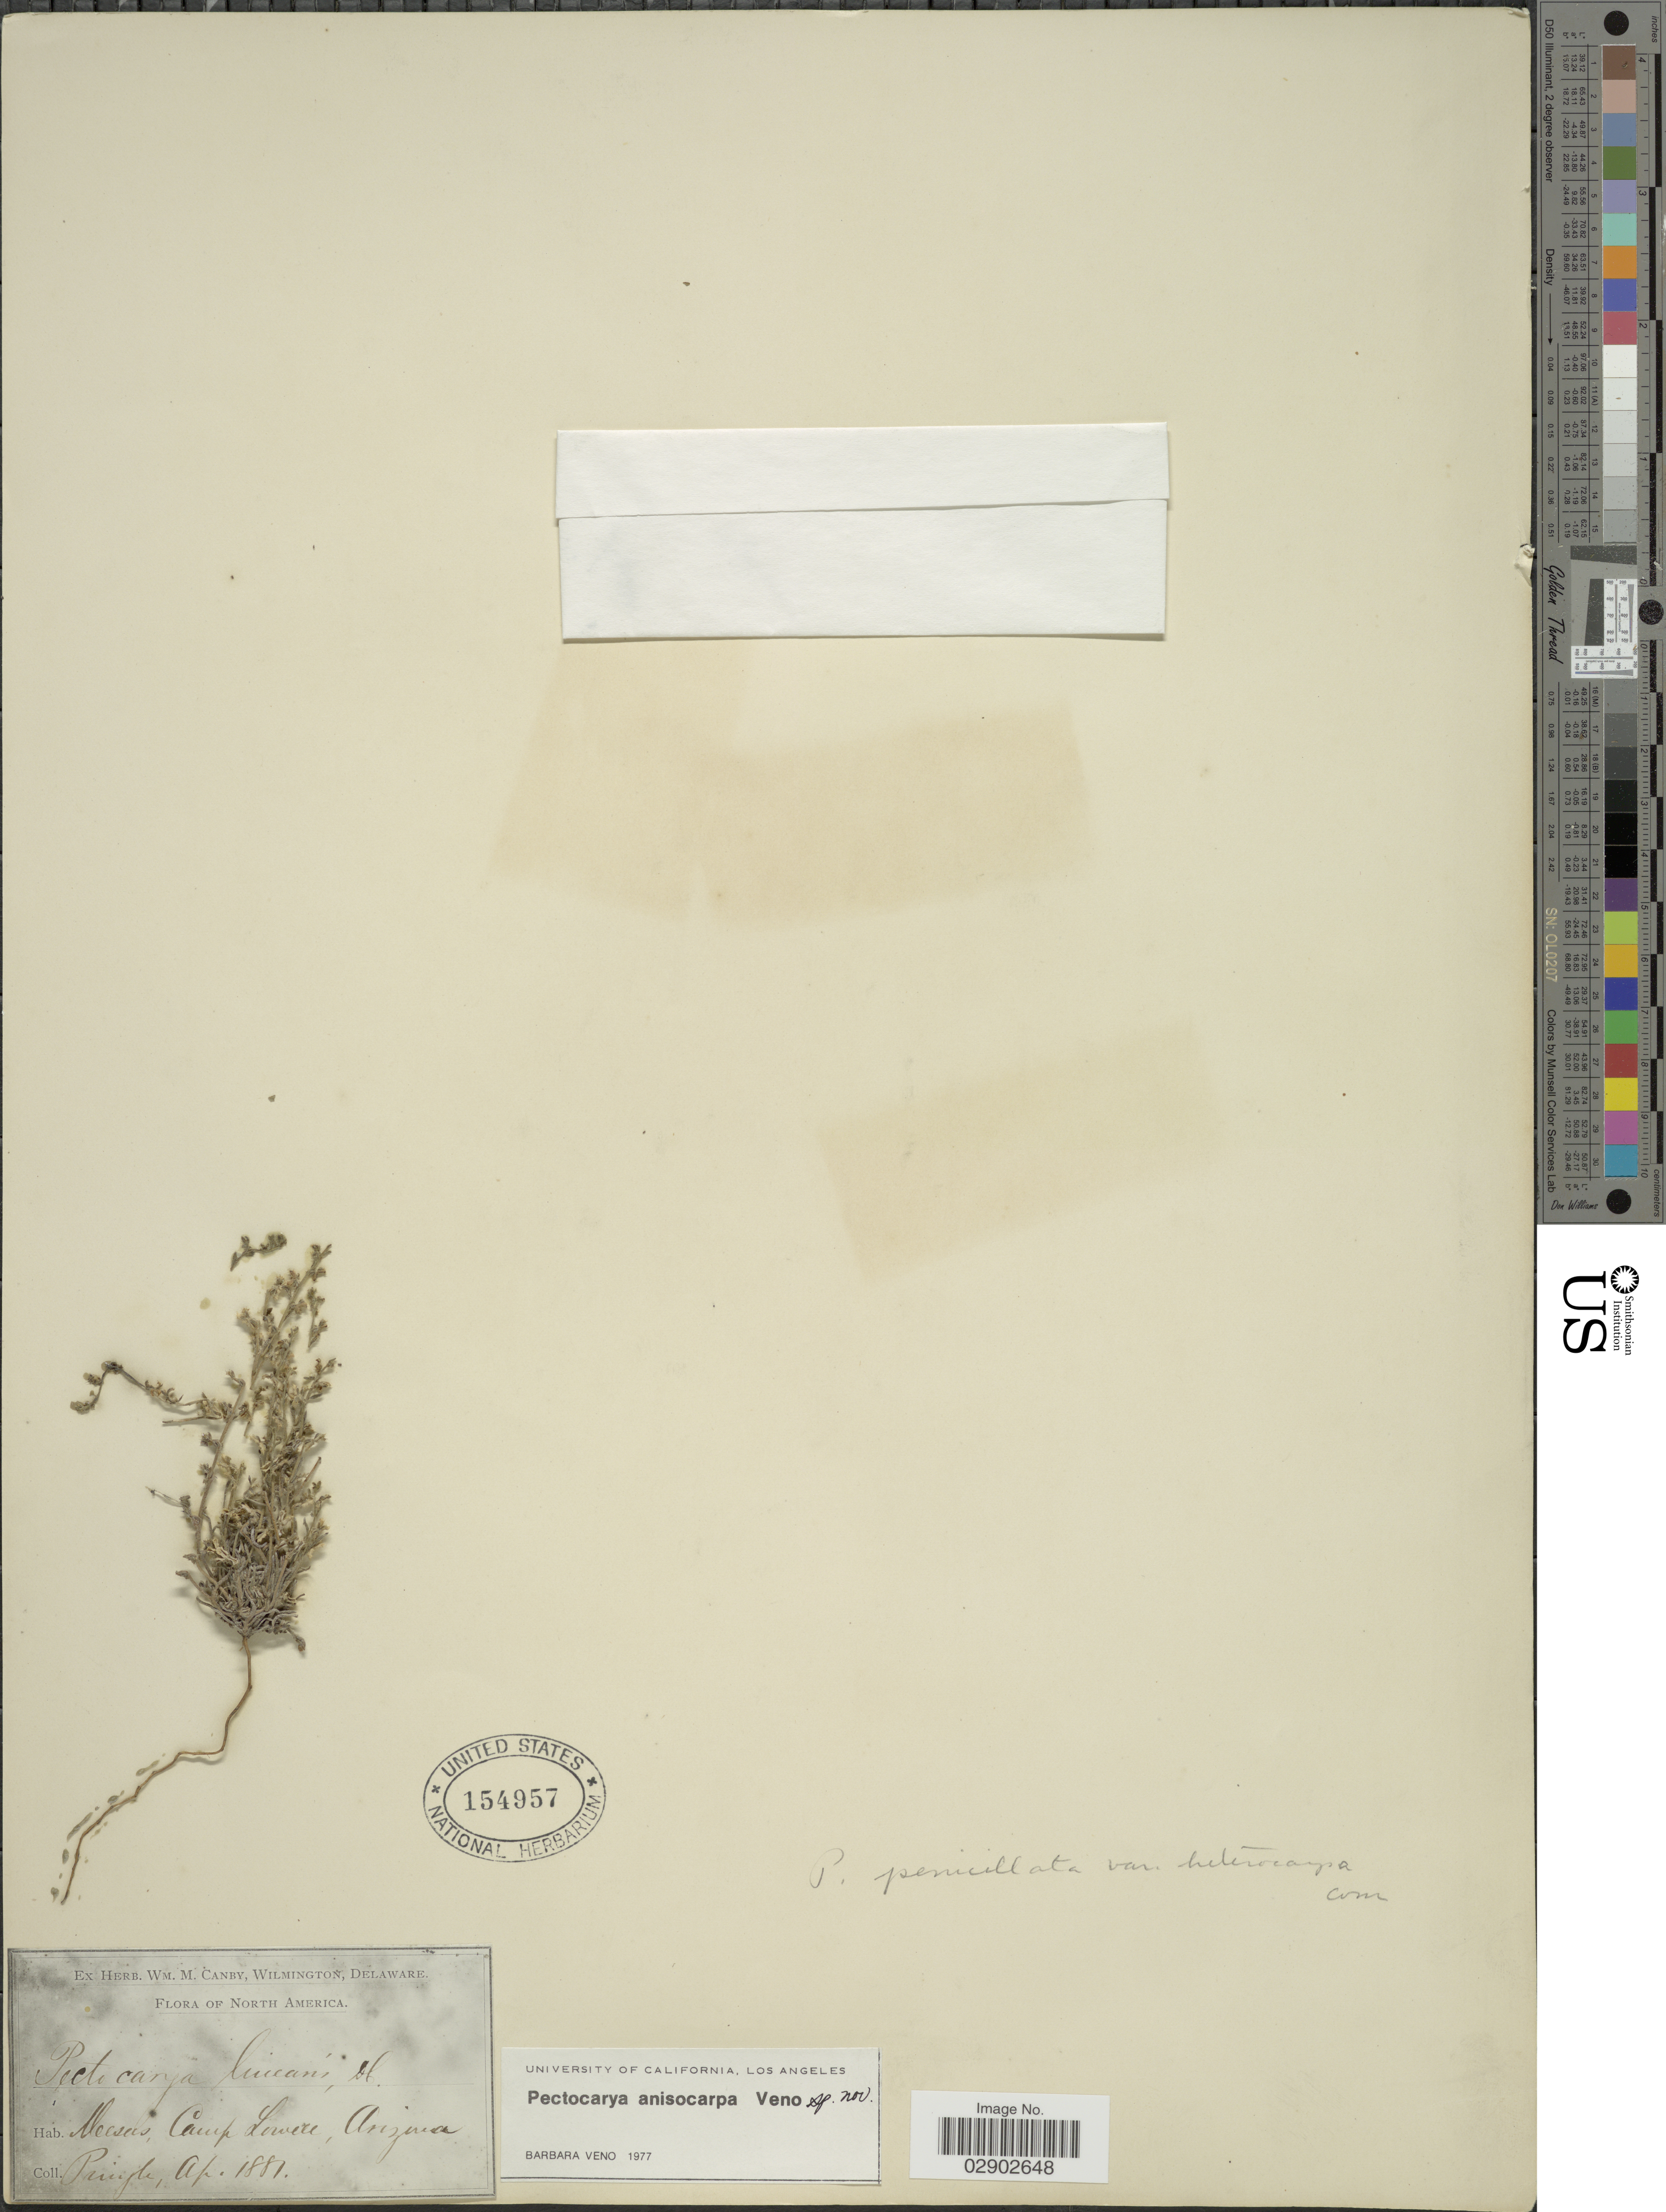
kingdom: Plantae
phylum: Tracheophyta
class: Magnoliopsida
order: Boraginales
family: Boraginaceae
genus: Pectocarya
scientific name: Pectocarya anisocarpa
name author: Veno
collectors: -- Pringle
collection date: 1881-04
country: United States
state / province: Arizona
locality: Mesas, Camp Lowell.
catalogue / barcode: US 154957